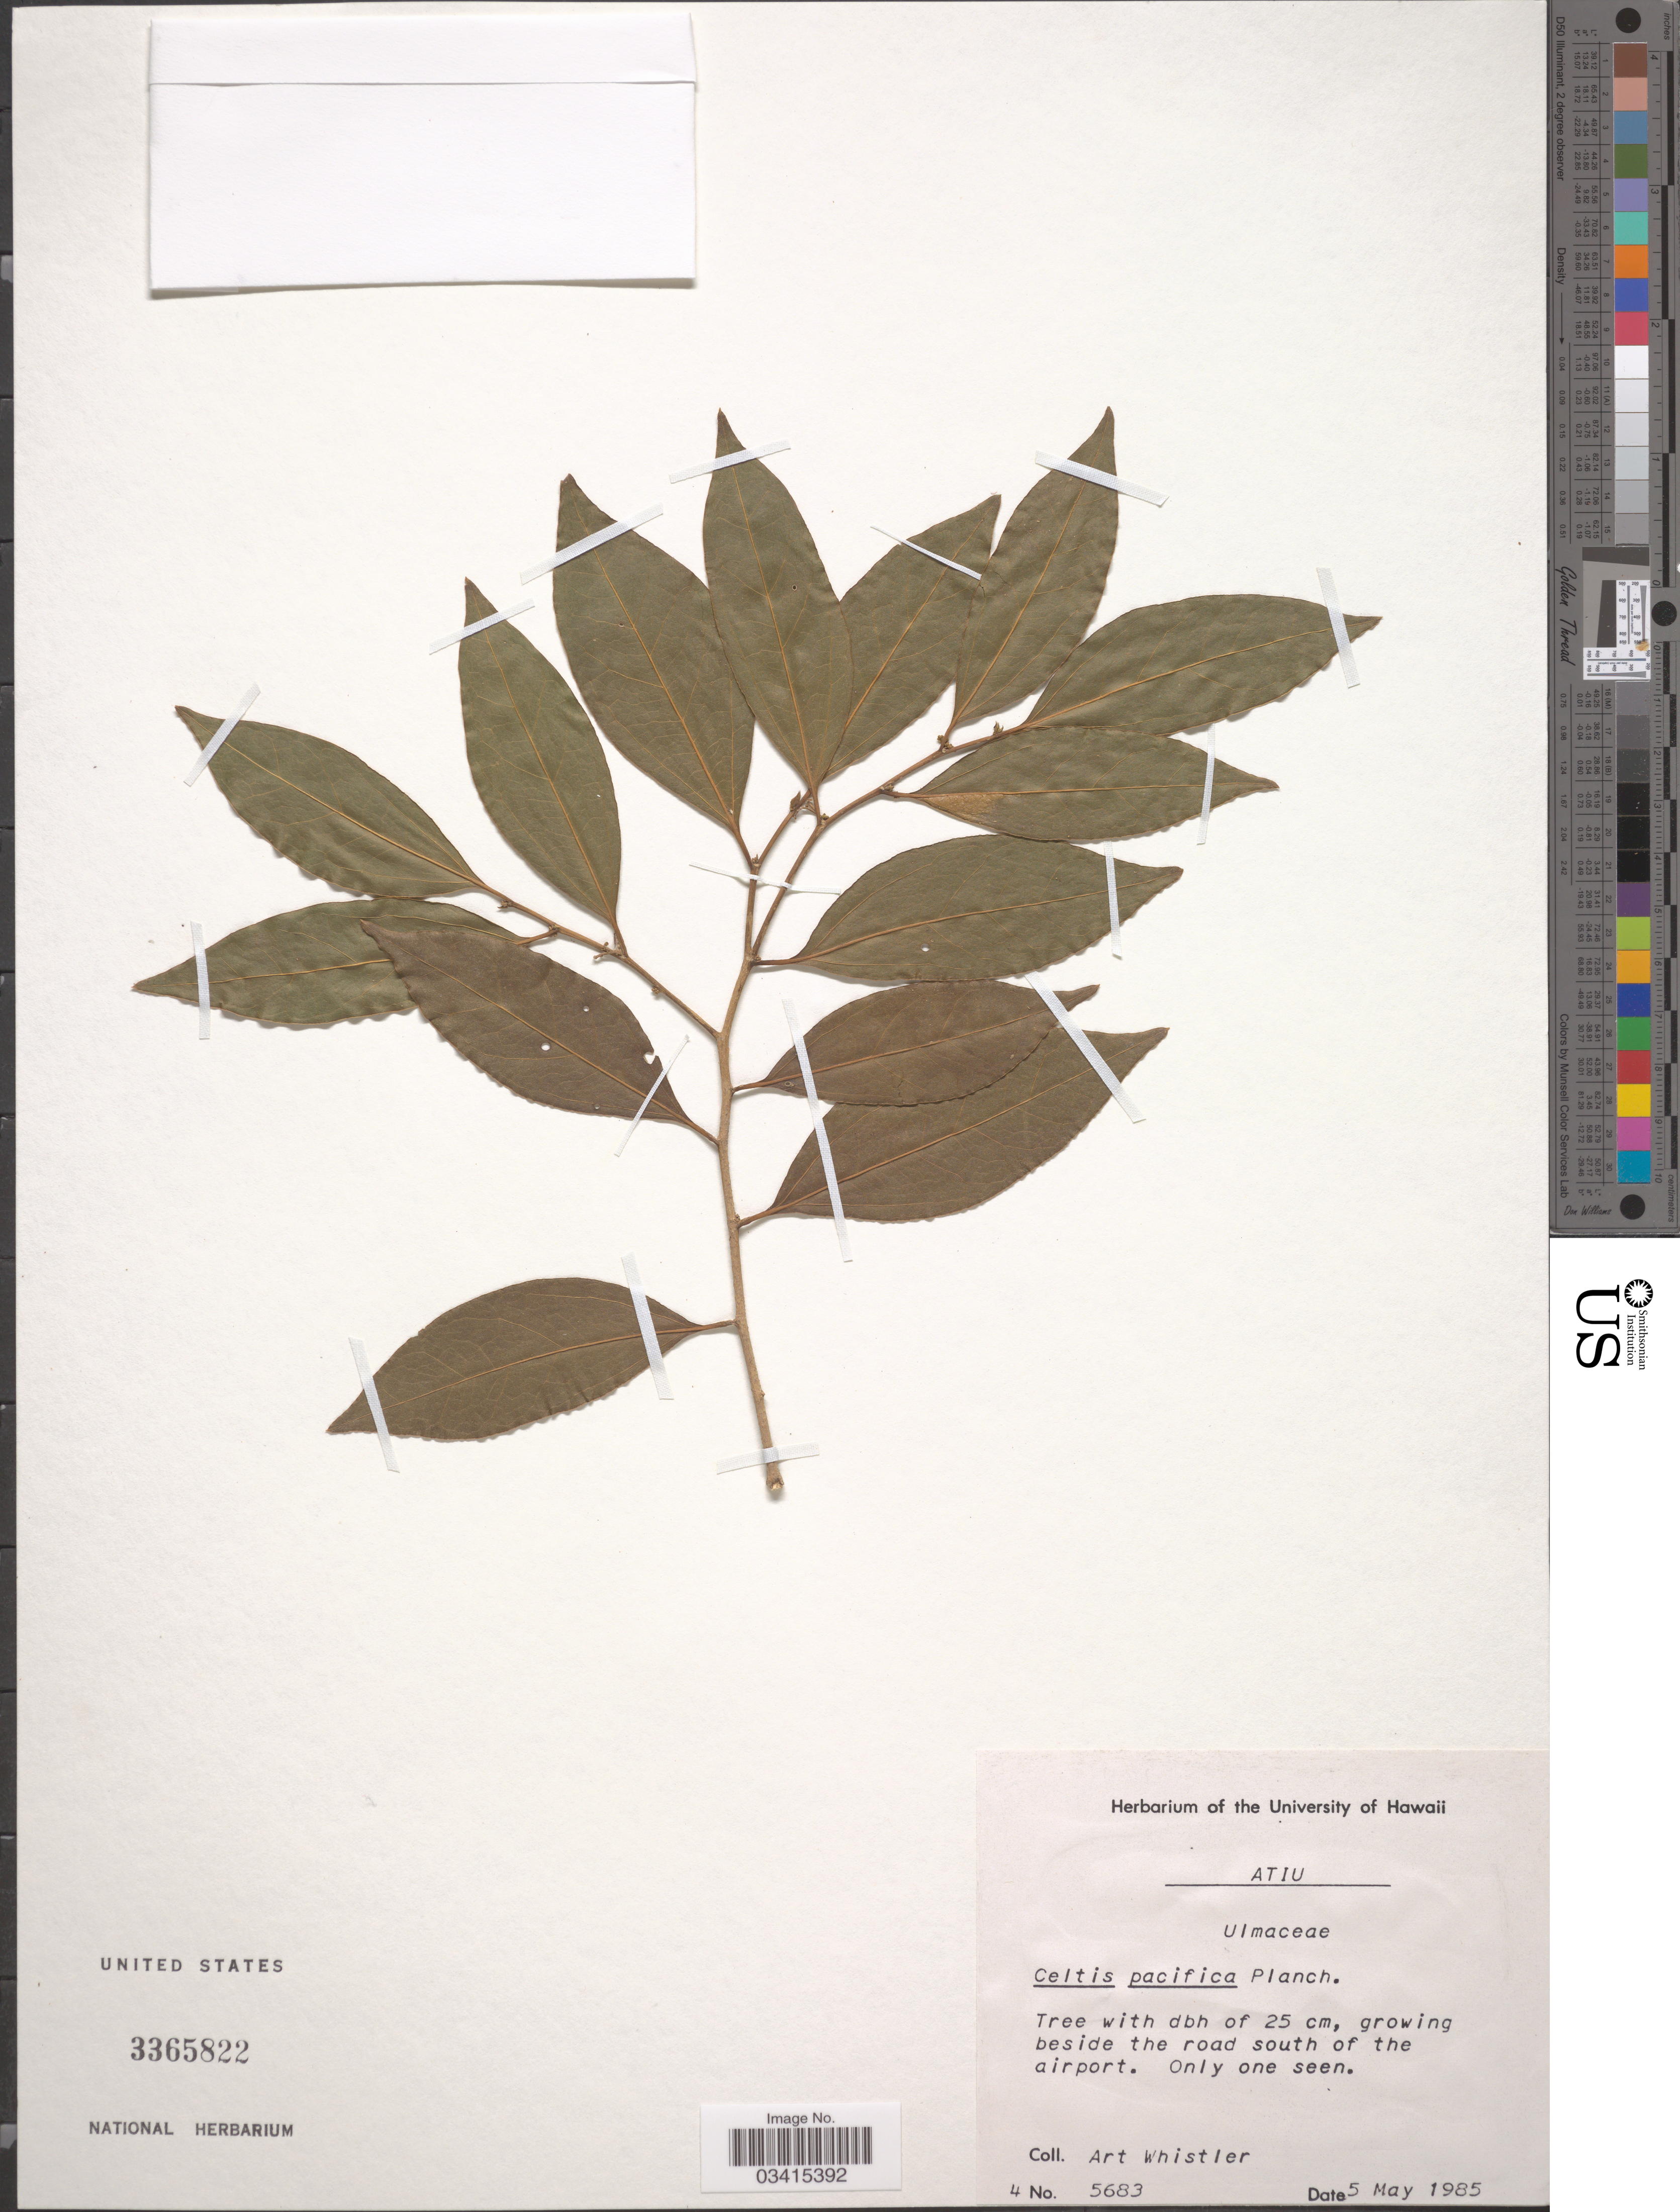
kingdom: Plantae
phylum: Tracheophyta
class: Magnoliopsida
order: Rosales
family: Cannabaceae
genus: Celtis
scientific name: Celtis pacifica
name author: Planch.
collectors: A. Whistler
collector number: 5683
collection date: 1985-05-05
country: Cook Islands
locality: Atiu. Beside the road south of the airport.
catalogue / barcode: US 3365822